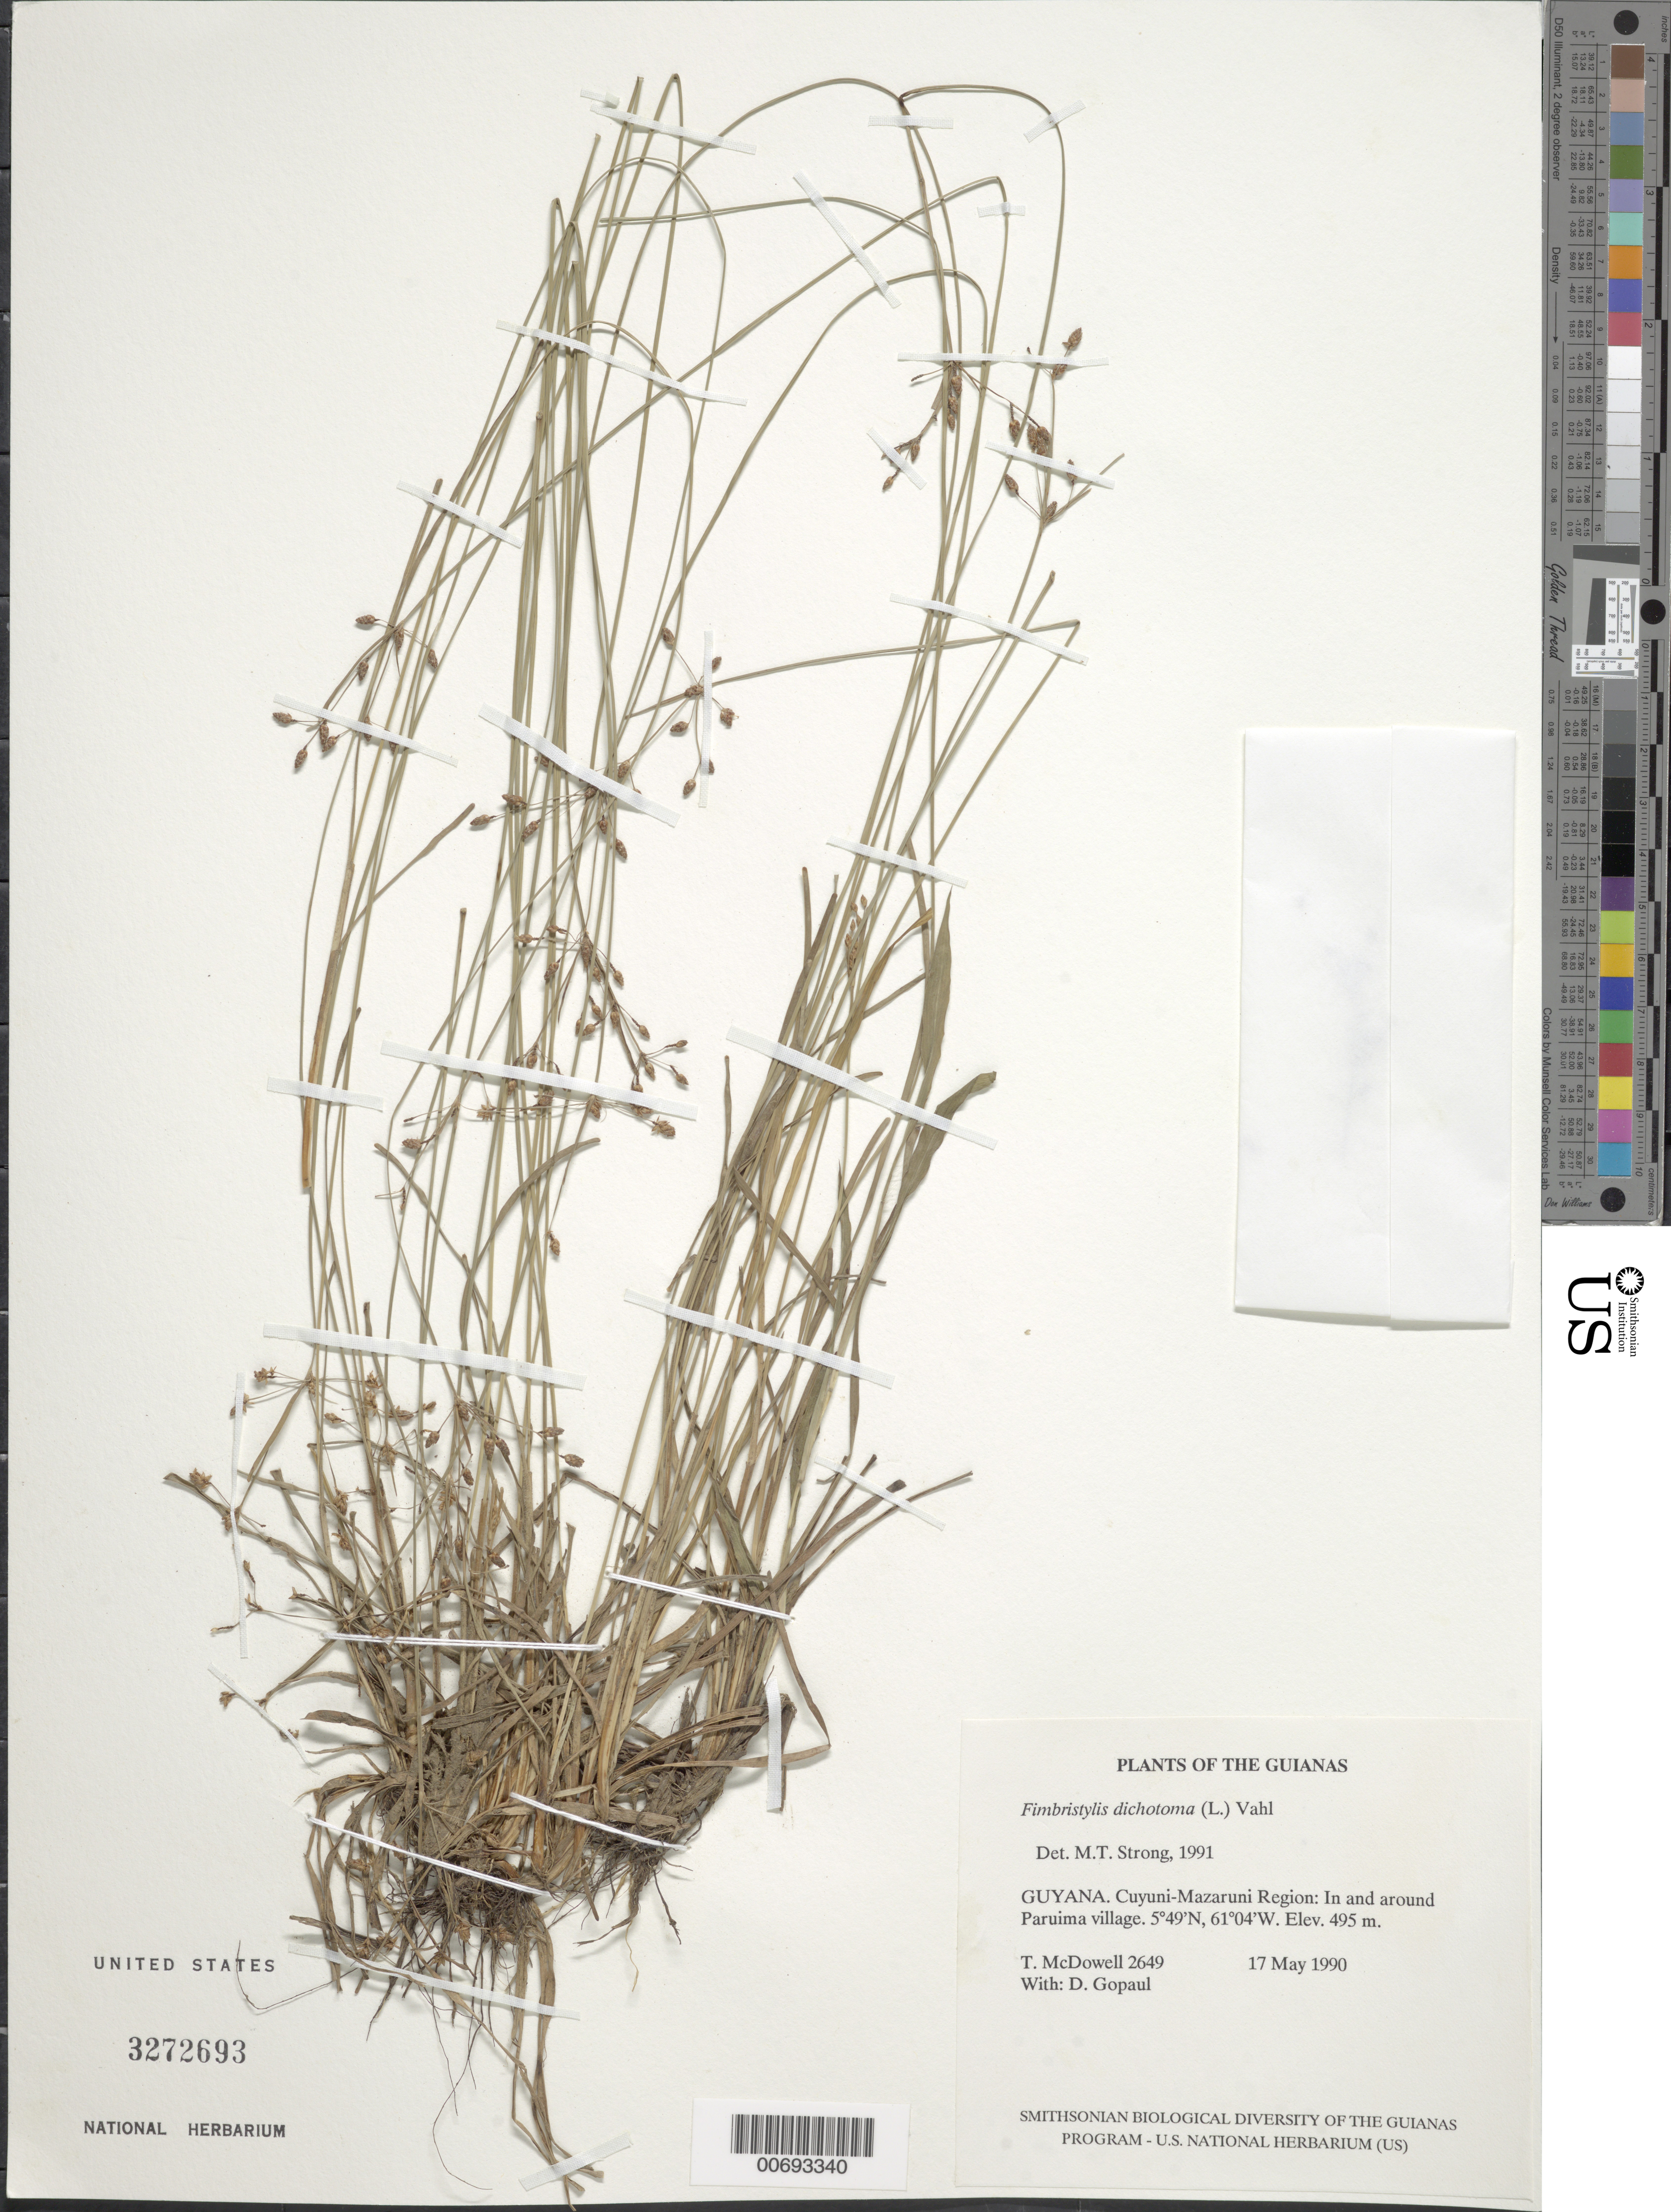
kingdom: Plantae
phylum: Tracheophyta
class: Liliopsida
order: Poales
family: Cyperaceae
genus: Fimbristylis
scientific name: Fimbristylis dichotoma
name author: (L.) Vahl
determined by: Strong, M. T., (US), Smithsonian Institution - National Museum of Natural History (UNITED STATES)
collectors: T. McDowell & D. Gopaul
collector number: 2649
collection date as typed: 18 May 1990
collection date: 1990-05-18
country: Guyana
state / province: Cuyuni-Mazaruni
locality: In and around Paruima village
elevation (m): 495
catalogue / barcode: US 3272693